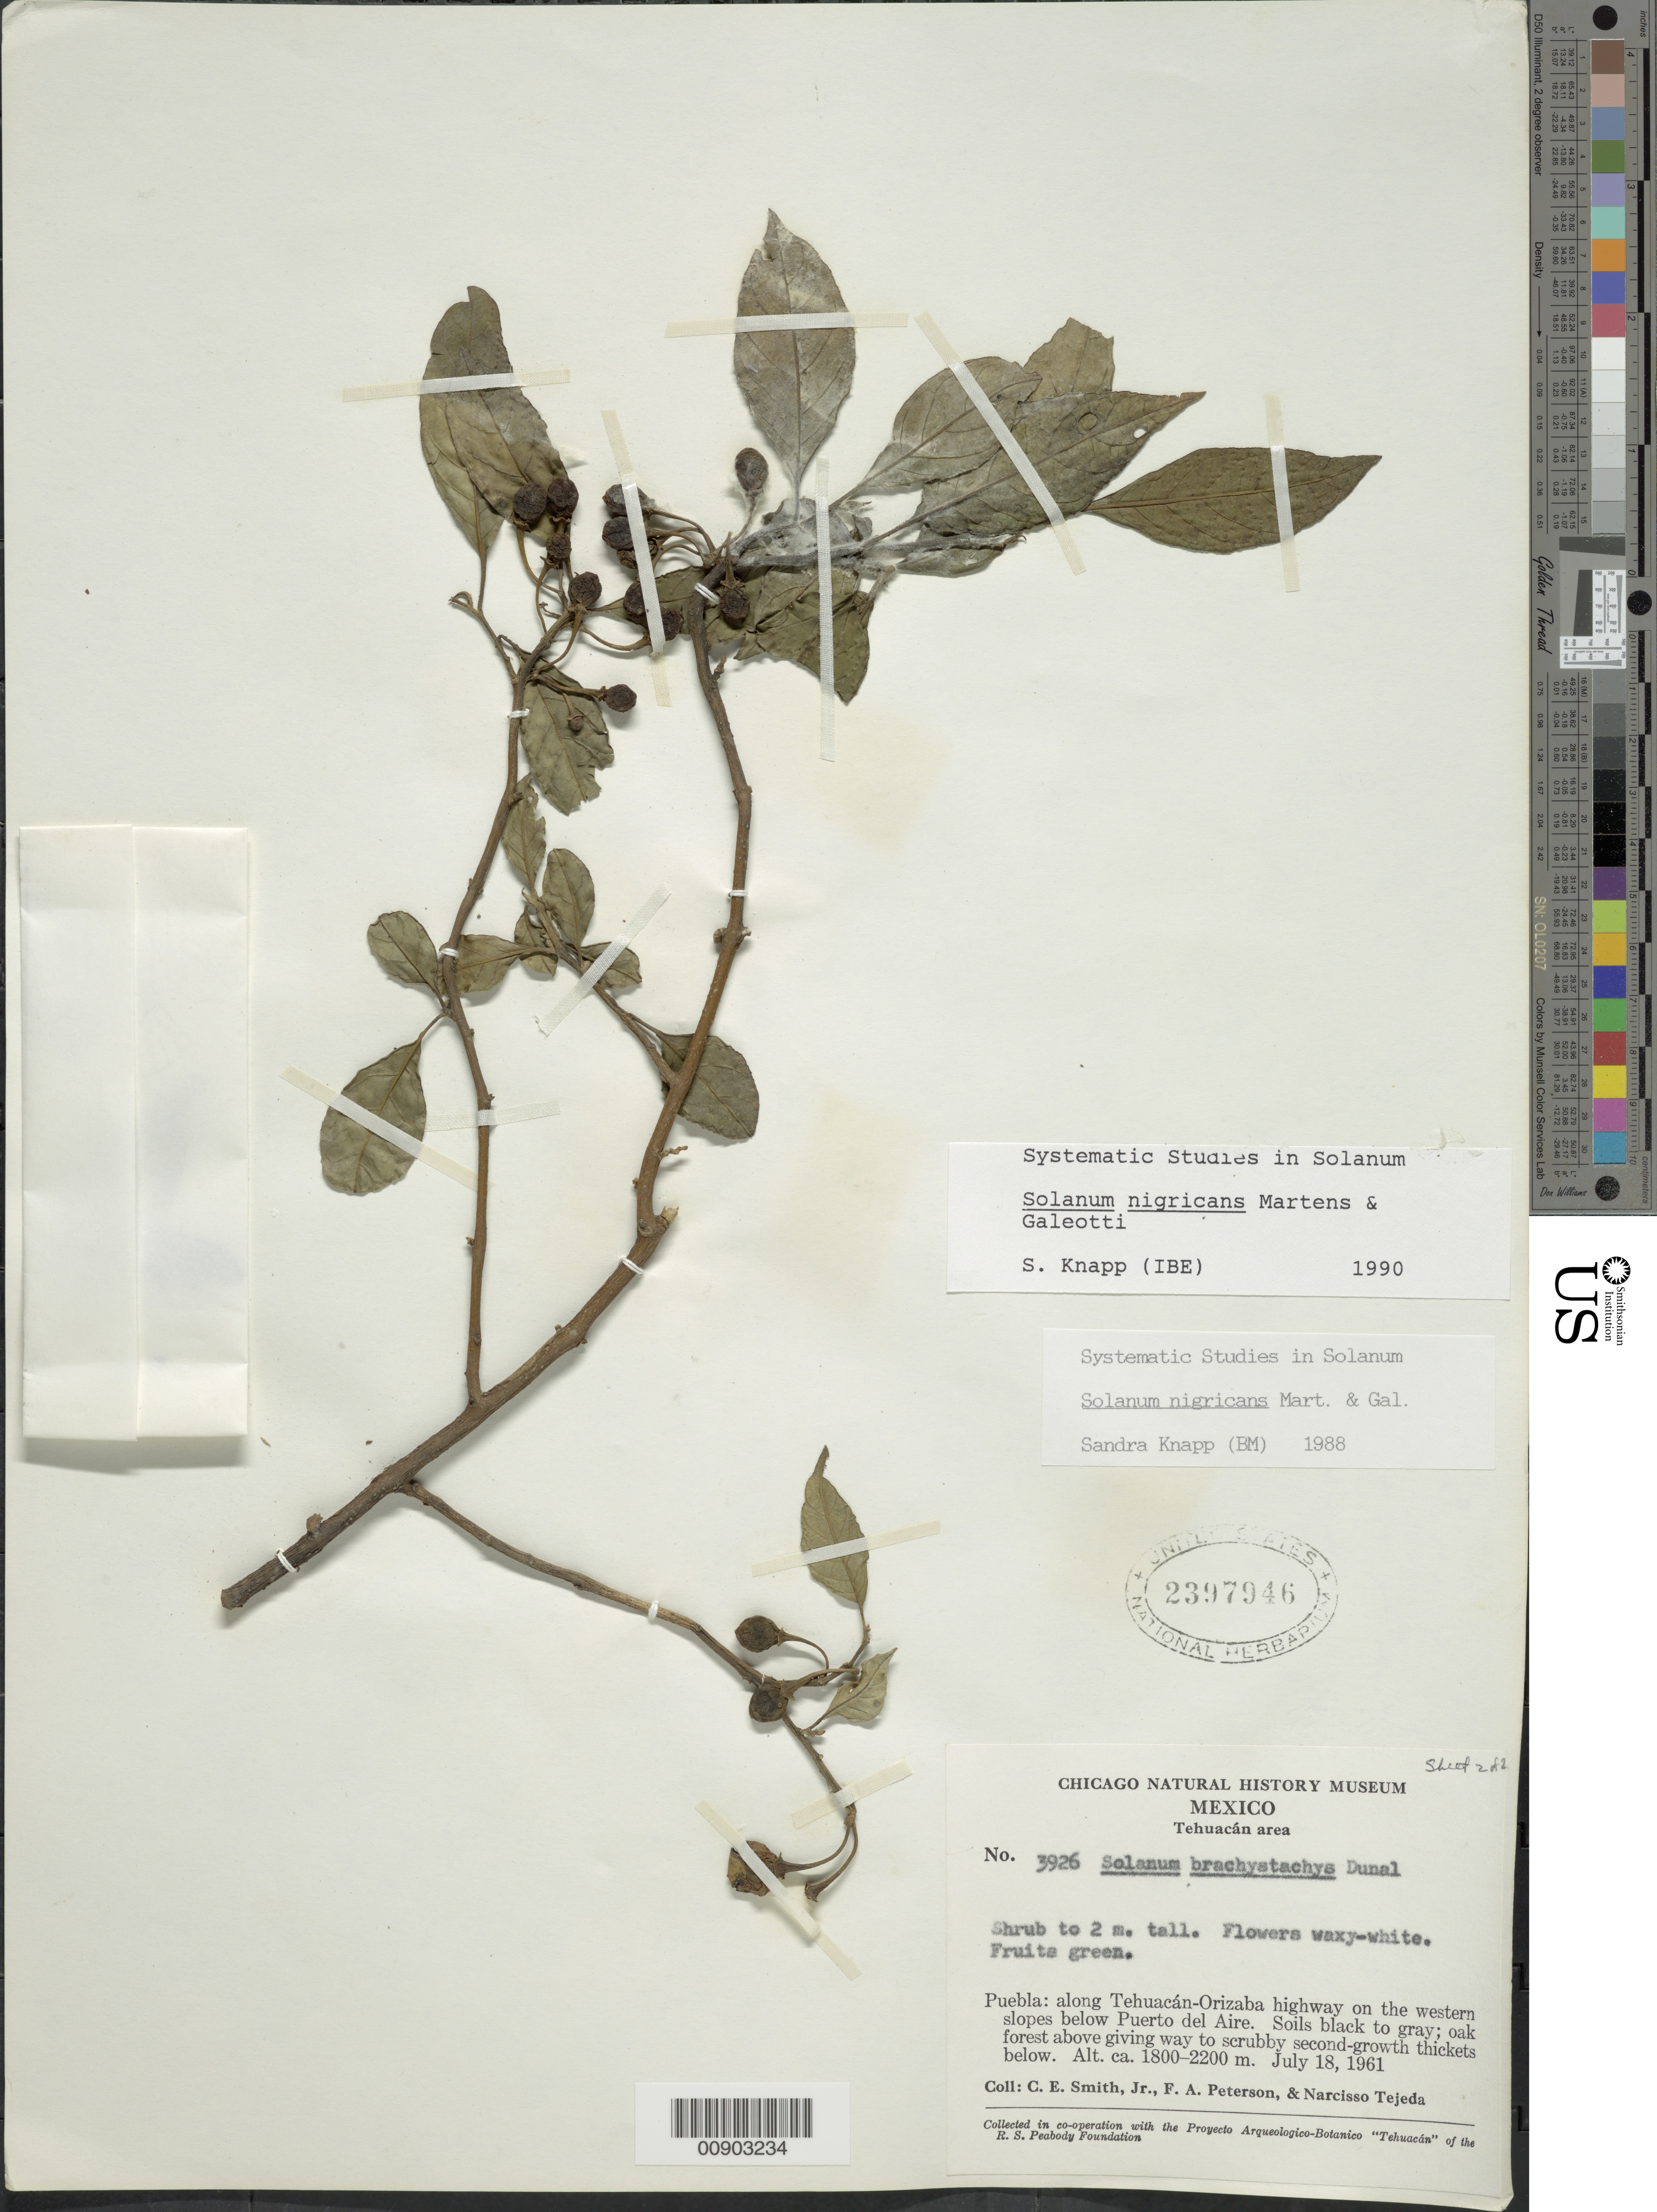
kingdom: Plantae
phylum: Tracheophyta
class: Magnoliopsida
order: Solanales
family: Solanaceae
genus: Solanum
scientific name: Solanum nigricans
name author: M. Martens & Galeotti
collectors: C. E. Smith Jr., F. A. Peterson & N. Tejeda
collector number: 3926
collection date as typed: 18 Jul 1961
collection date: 1961-07-18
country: Mexico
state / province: Puebla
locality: Along Tehuacán-Orizaba highway on the western slopes below Puerto del Aire. Puebla.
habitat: Soils black to gray; oak forest above giving way to scrubby second-growth thickets below.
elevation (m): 2200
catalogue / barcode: US 2397946